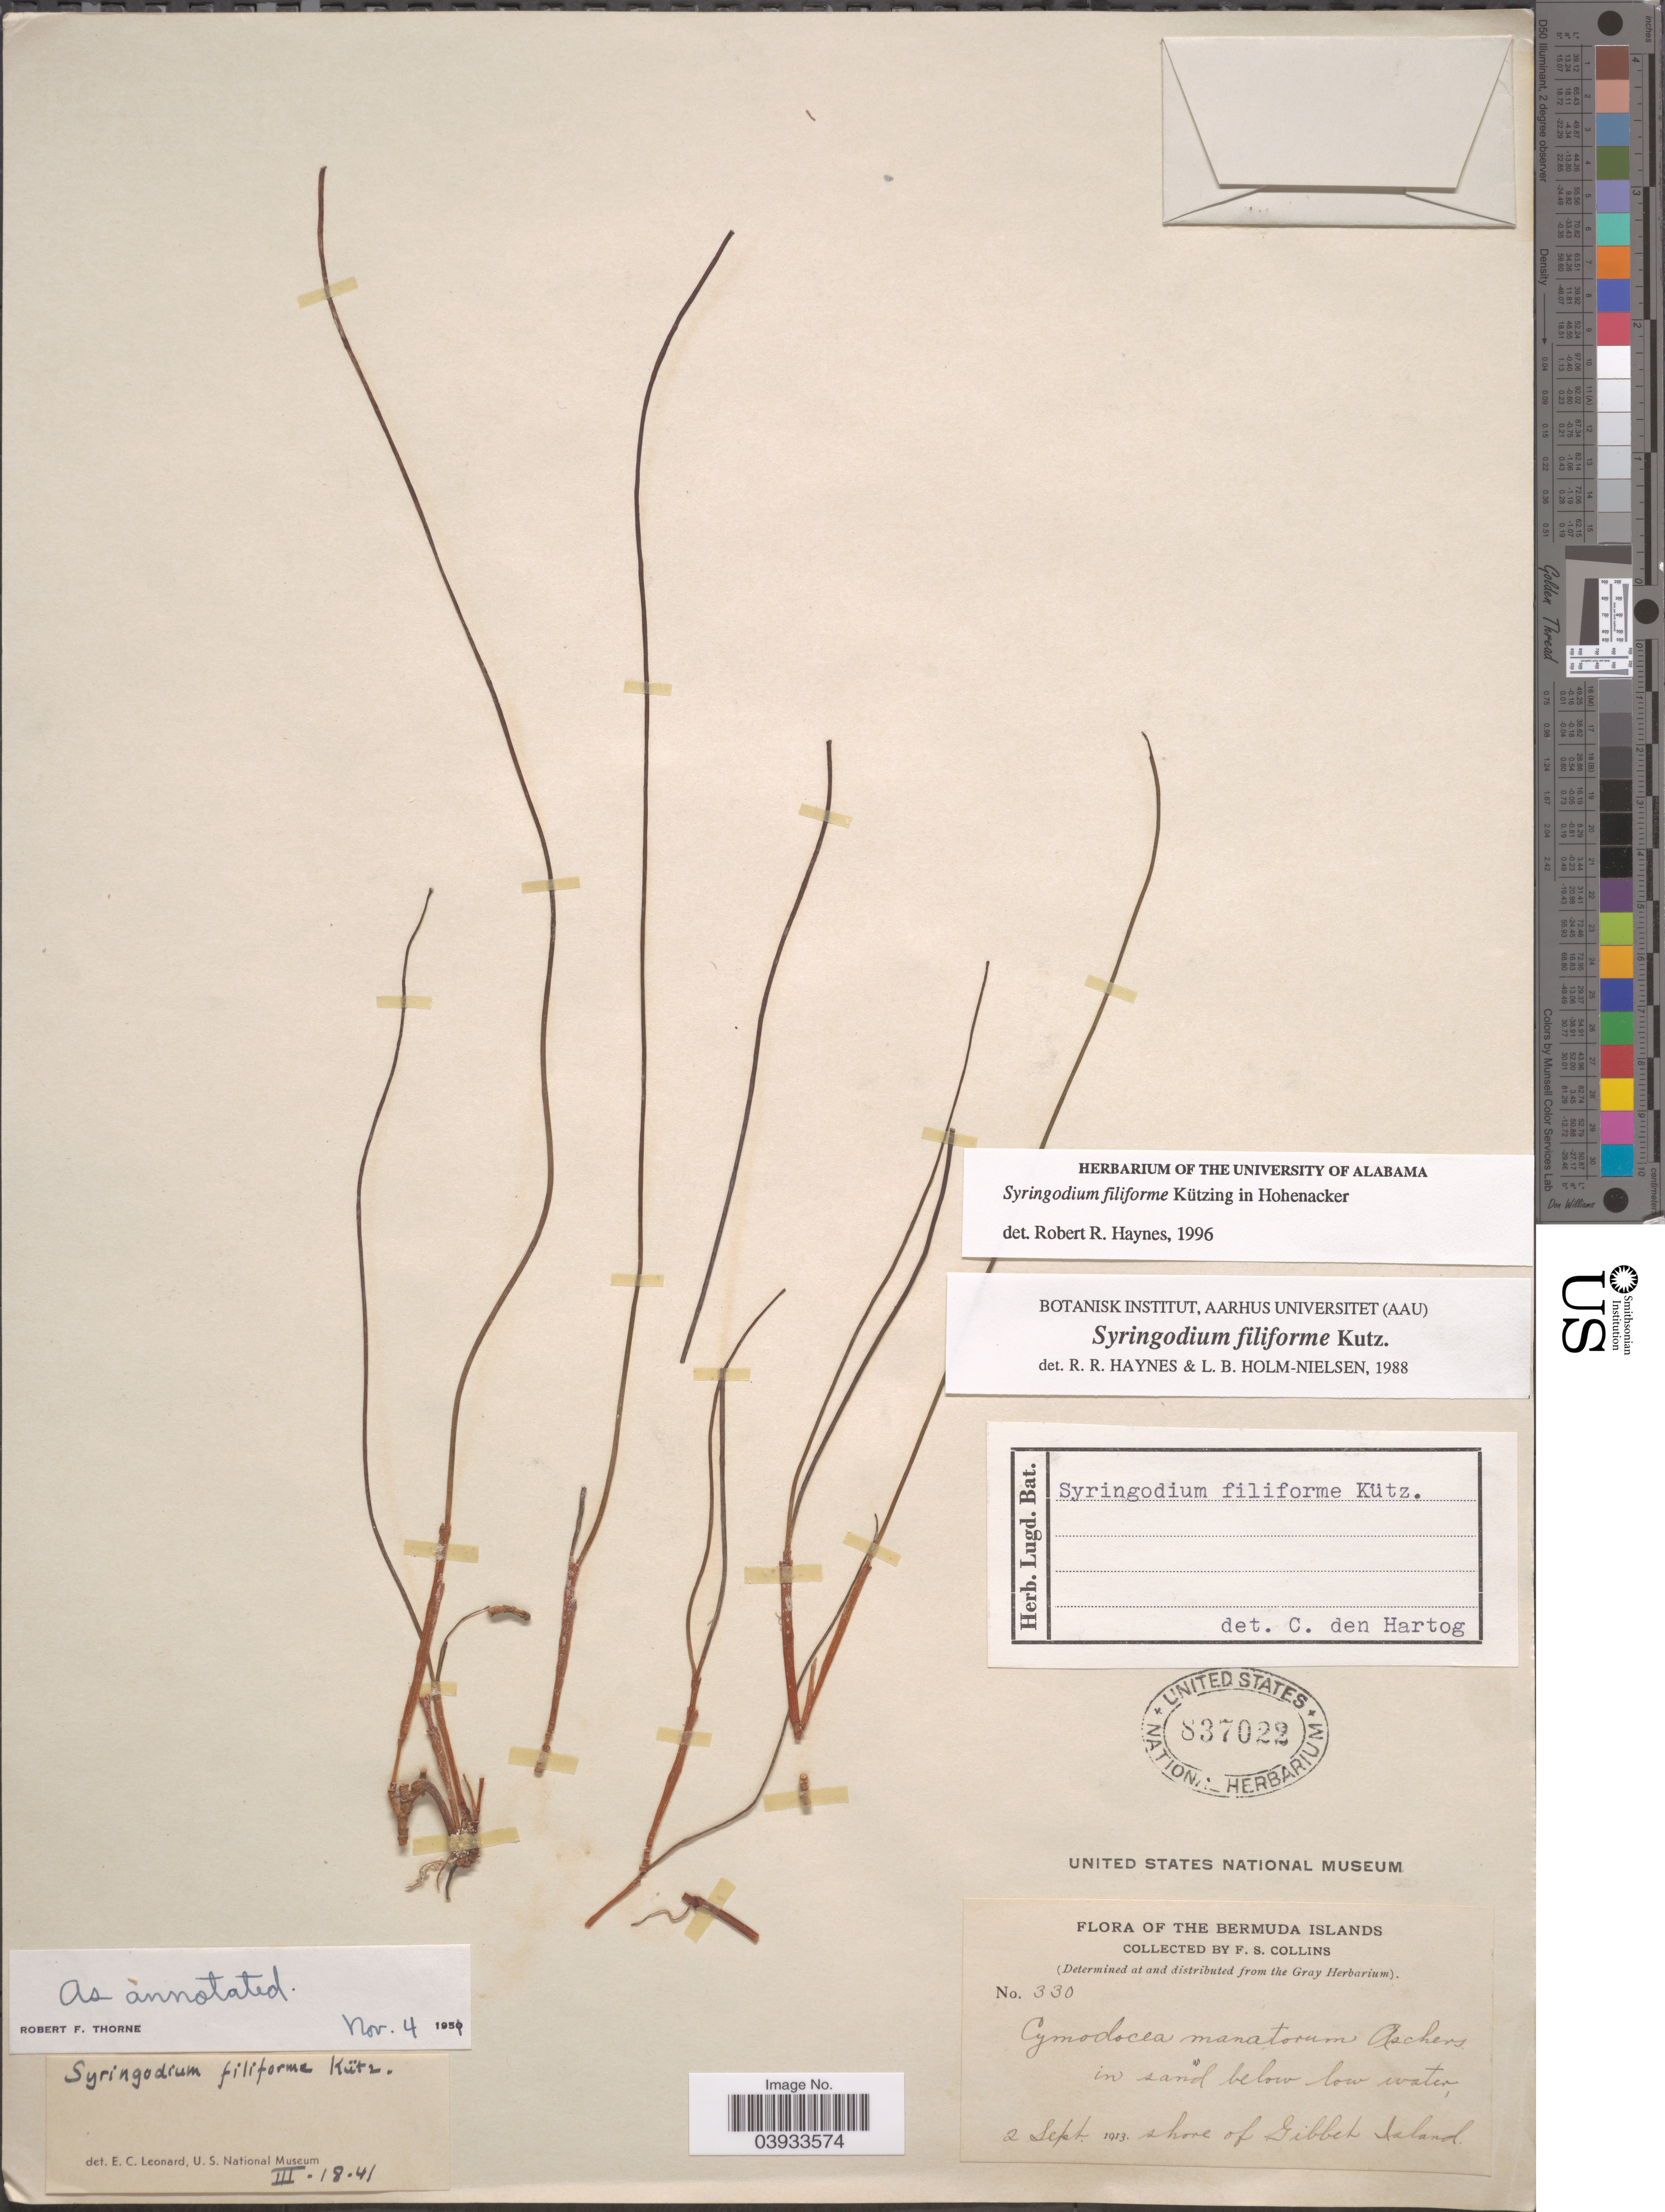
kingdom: Plantae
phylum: Tracheophyta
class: Liliopsida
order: Alismatales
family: Cymodoceaceae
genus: Syringodium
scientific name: Syringodium filiforme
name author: Kütz.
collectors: F. Collins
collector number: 330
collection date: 1913-09-02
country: Bermuda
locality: The Bermuda Islands. Shore of Gibbet Island.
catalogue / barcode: US 837022